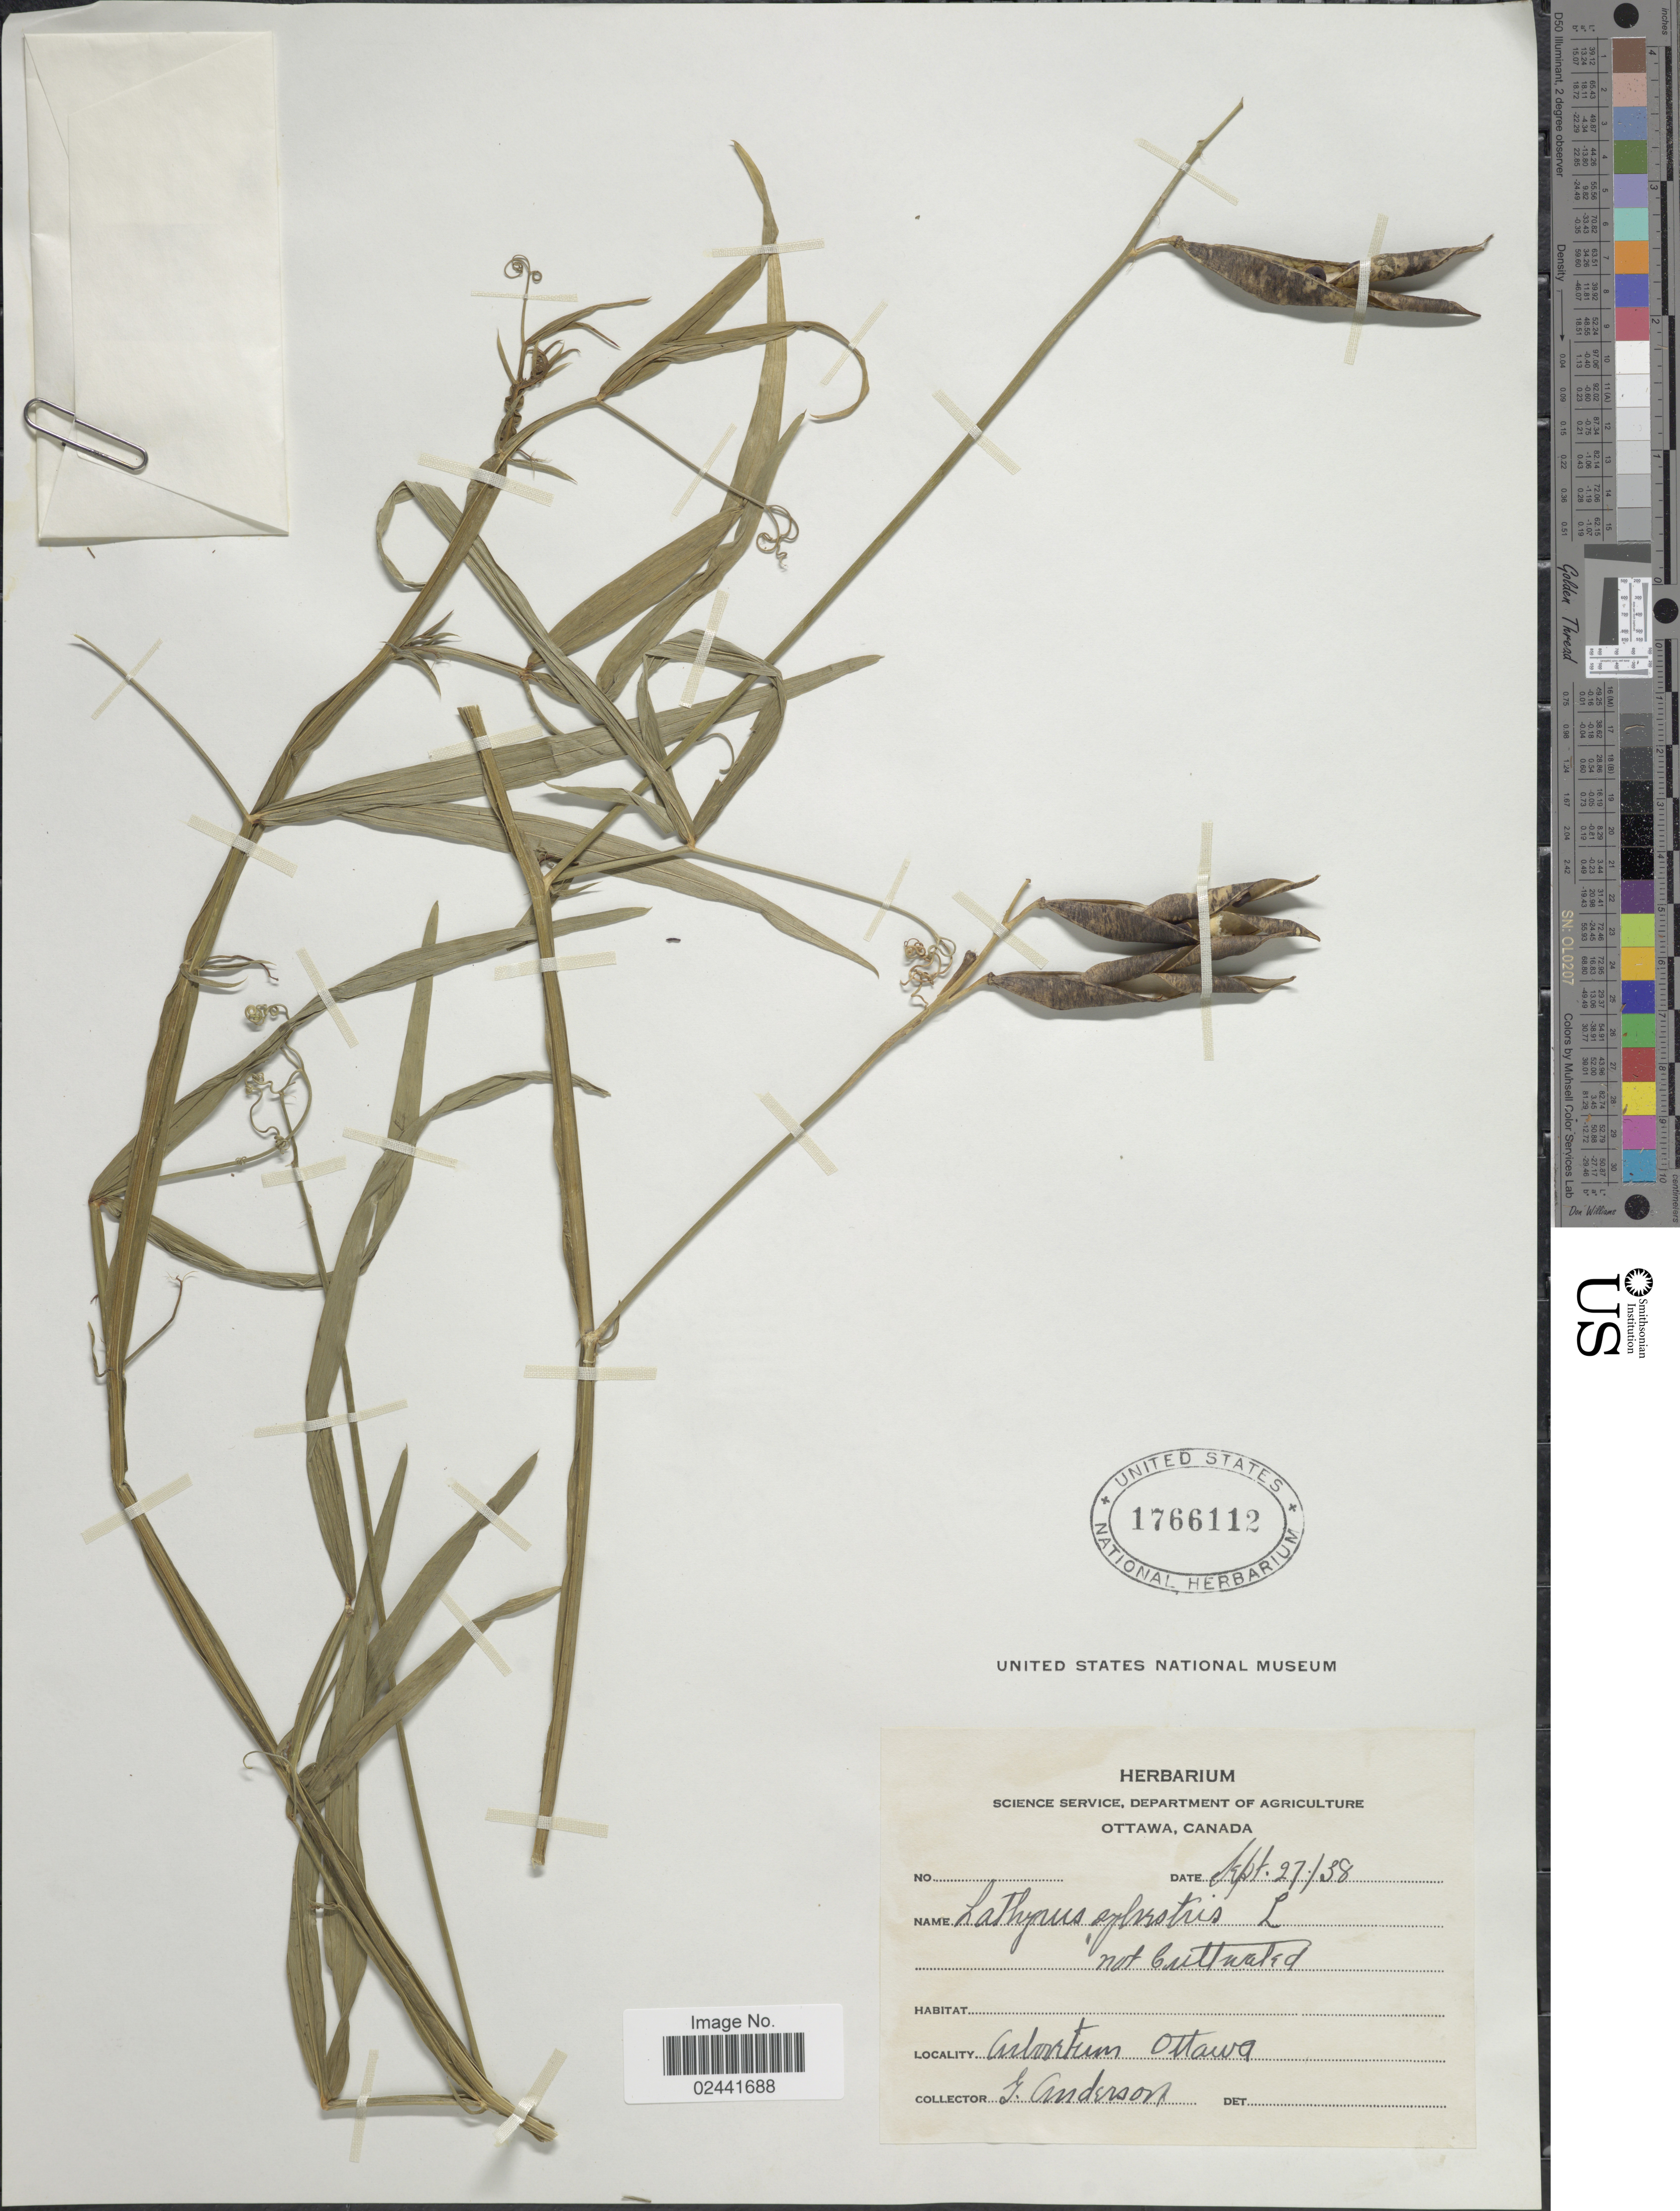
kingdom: Plantae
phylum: Tracheophyta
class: Magnoliopsida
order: Fabales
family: Fabaceae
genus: Lathyrus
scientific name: Lathyrus sylvestris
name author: L.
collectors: G. Anderson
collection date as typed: Transcribed d/m/y: 27/9/38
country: Canada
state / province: Ontario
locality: Arboretum Ottawa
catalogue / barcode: US 1766112